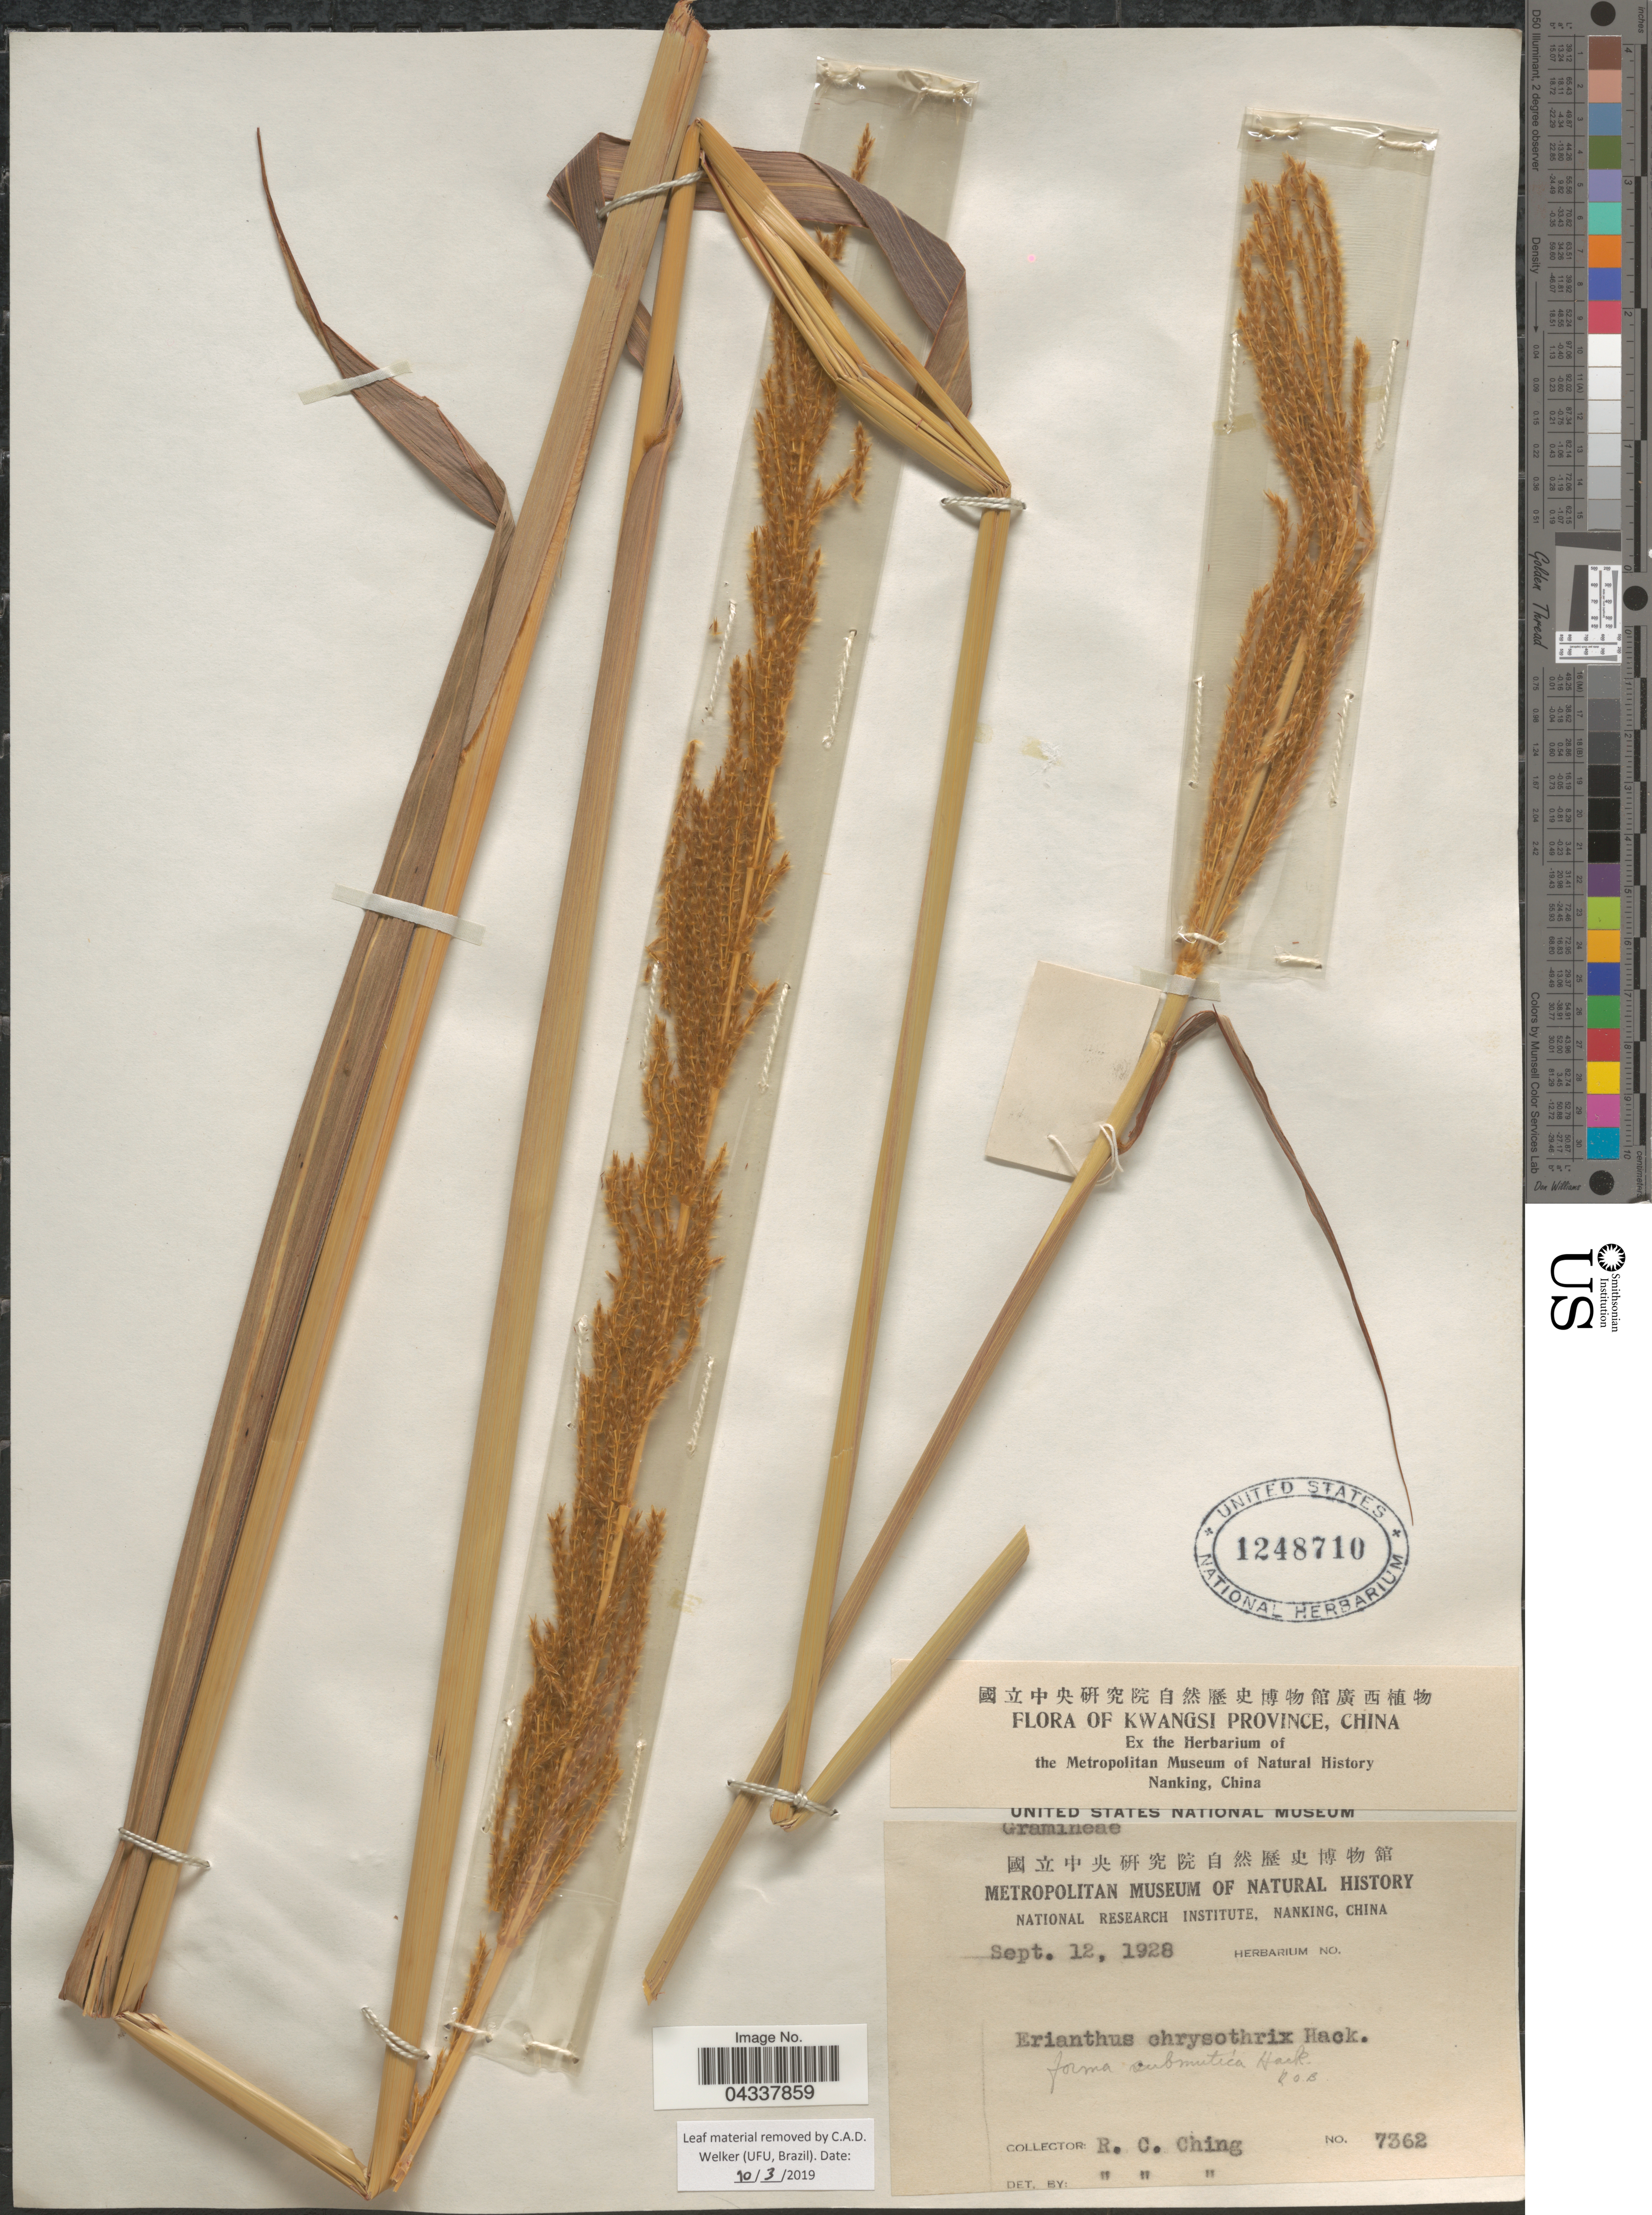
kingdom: Plantae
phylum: Tracheophyta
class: Liliopsida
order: Poales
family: Poaceae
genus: Narenga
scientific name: Narenga fallax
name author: (Balansa) Bor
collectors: R. C. Ching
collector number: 7362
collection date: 1928-09-12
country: China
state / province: Guangxi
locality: Kwangsi Province.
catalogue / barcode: US 1248710